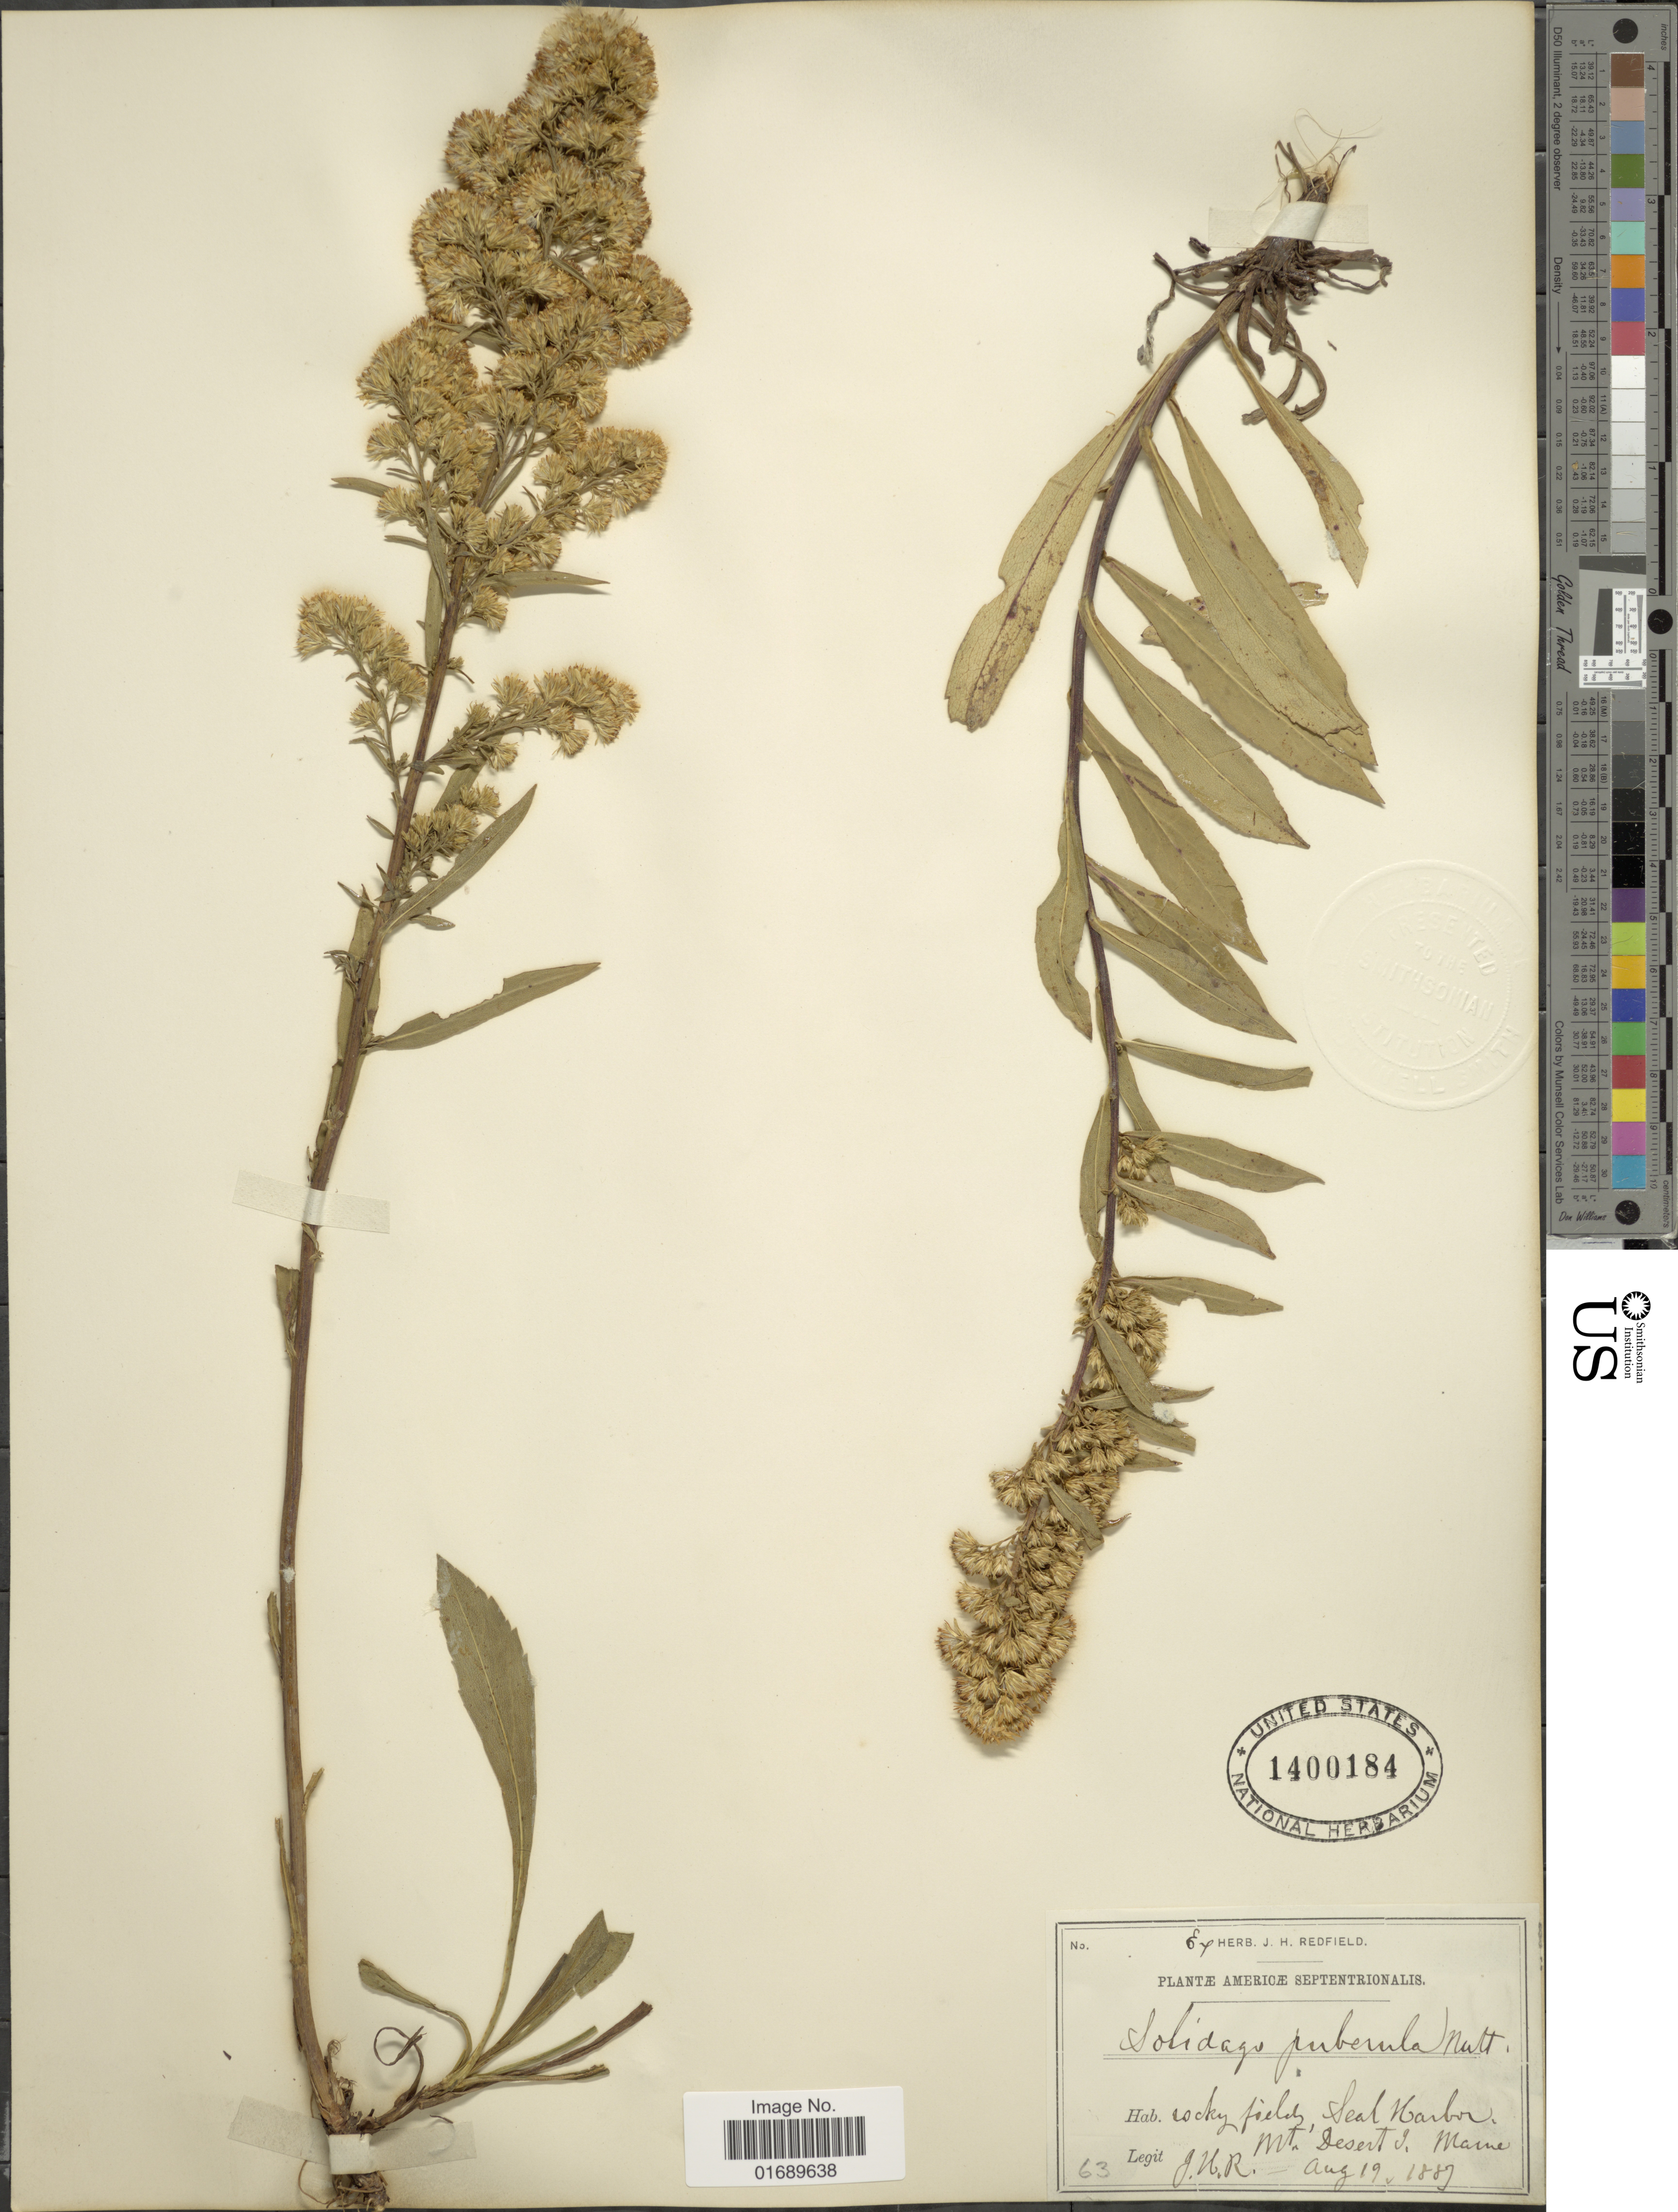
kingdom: Plantae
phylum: Tracheophyta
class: Magnoliopsida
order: Asterales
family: Asteraceae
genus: Solidago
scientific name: Solidago puberula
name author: Nutt.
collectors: J. Redfield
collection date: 1887-08-19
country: United States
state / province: Maine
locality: Rocky fields, Seal Harbor, Mt. Desert J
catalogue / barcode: US 1400184